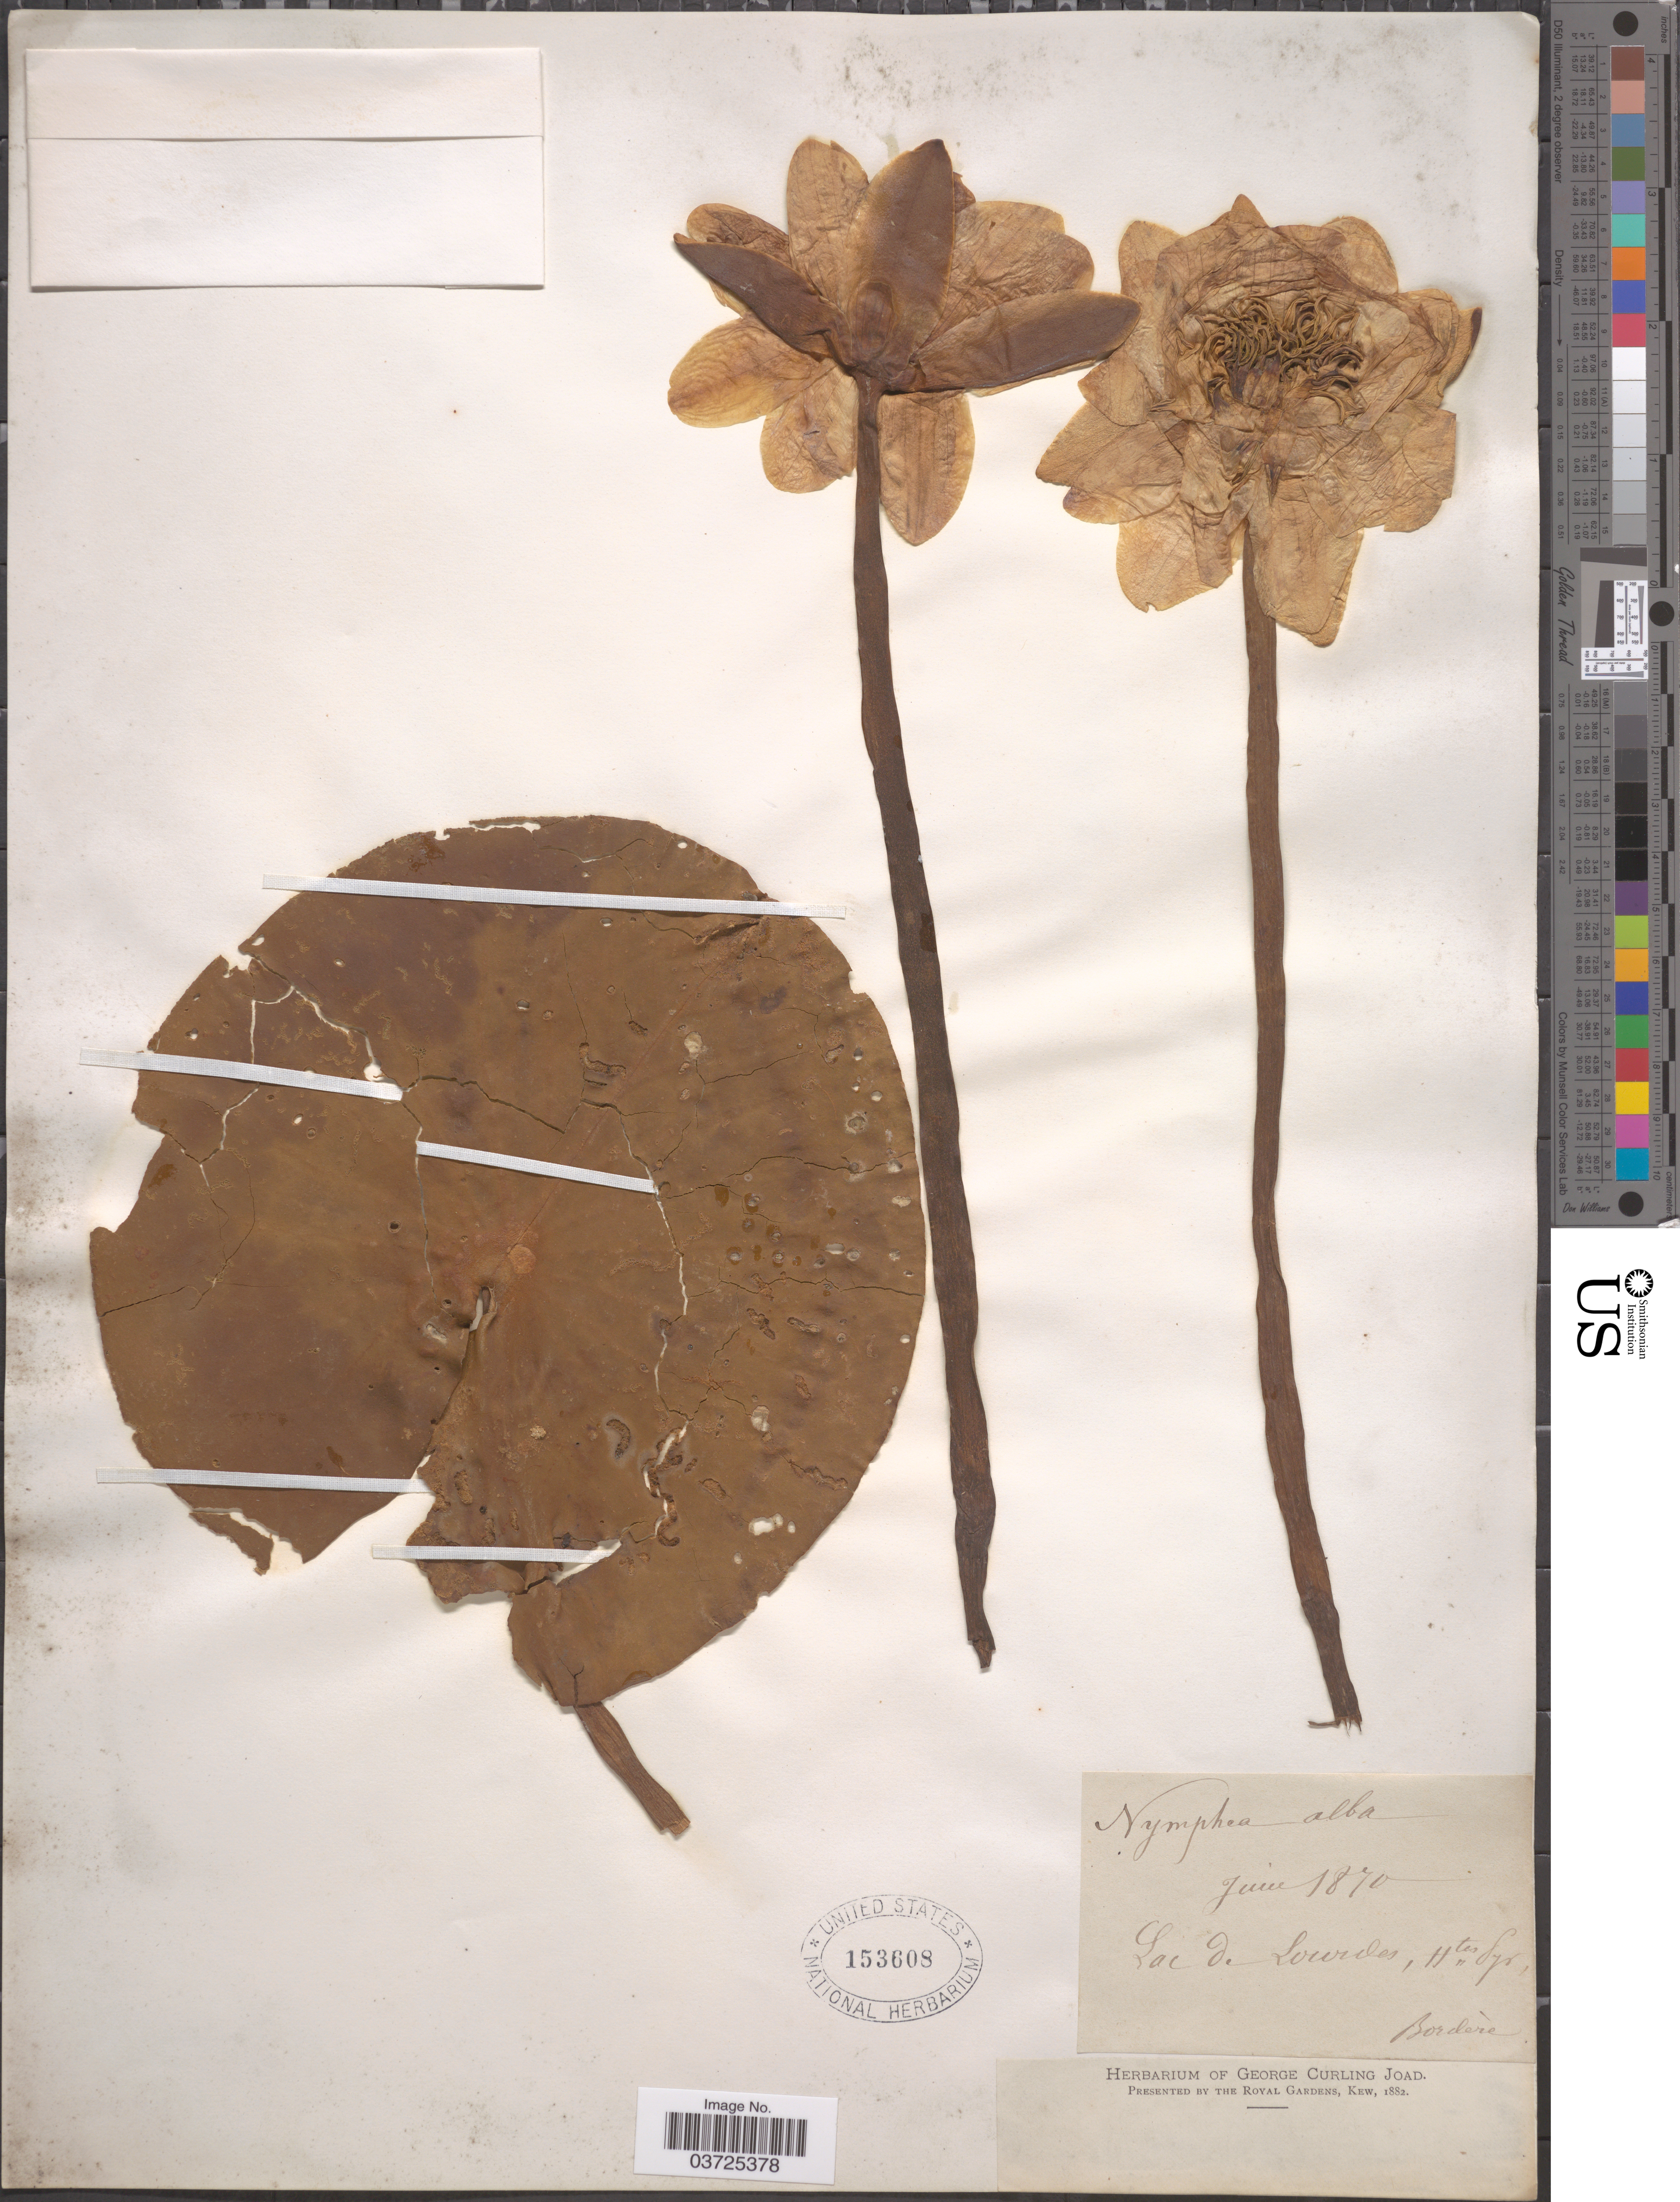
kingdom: Plantae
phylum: Tracheophyta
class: Magnoliopsida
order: Nymphaeales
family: Nymphaeaceae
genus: Nymphaea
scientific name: Nymphaea alba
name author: L.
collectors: -. Bordere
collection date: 1870-06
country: France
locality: Lac de Lourdes, Htes Pyr.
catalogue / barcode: US 153608